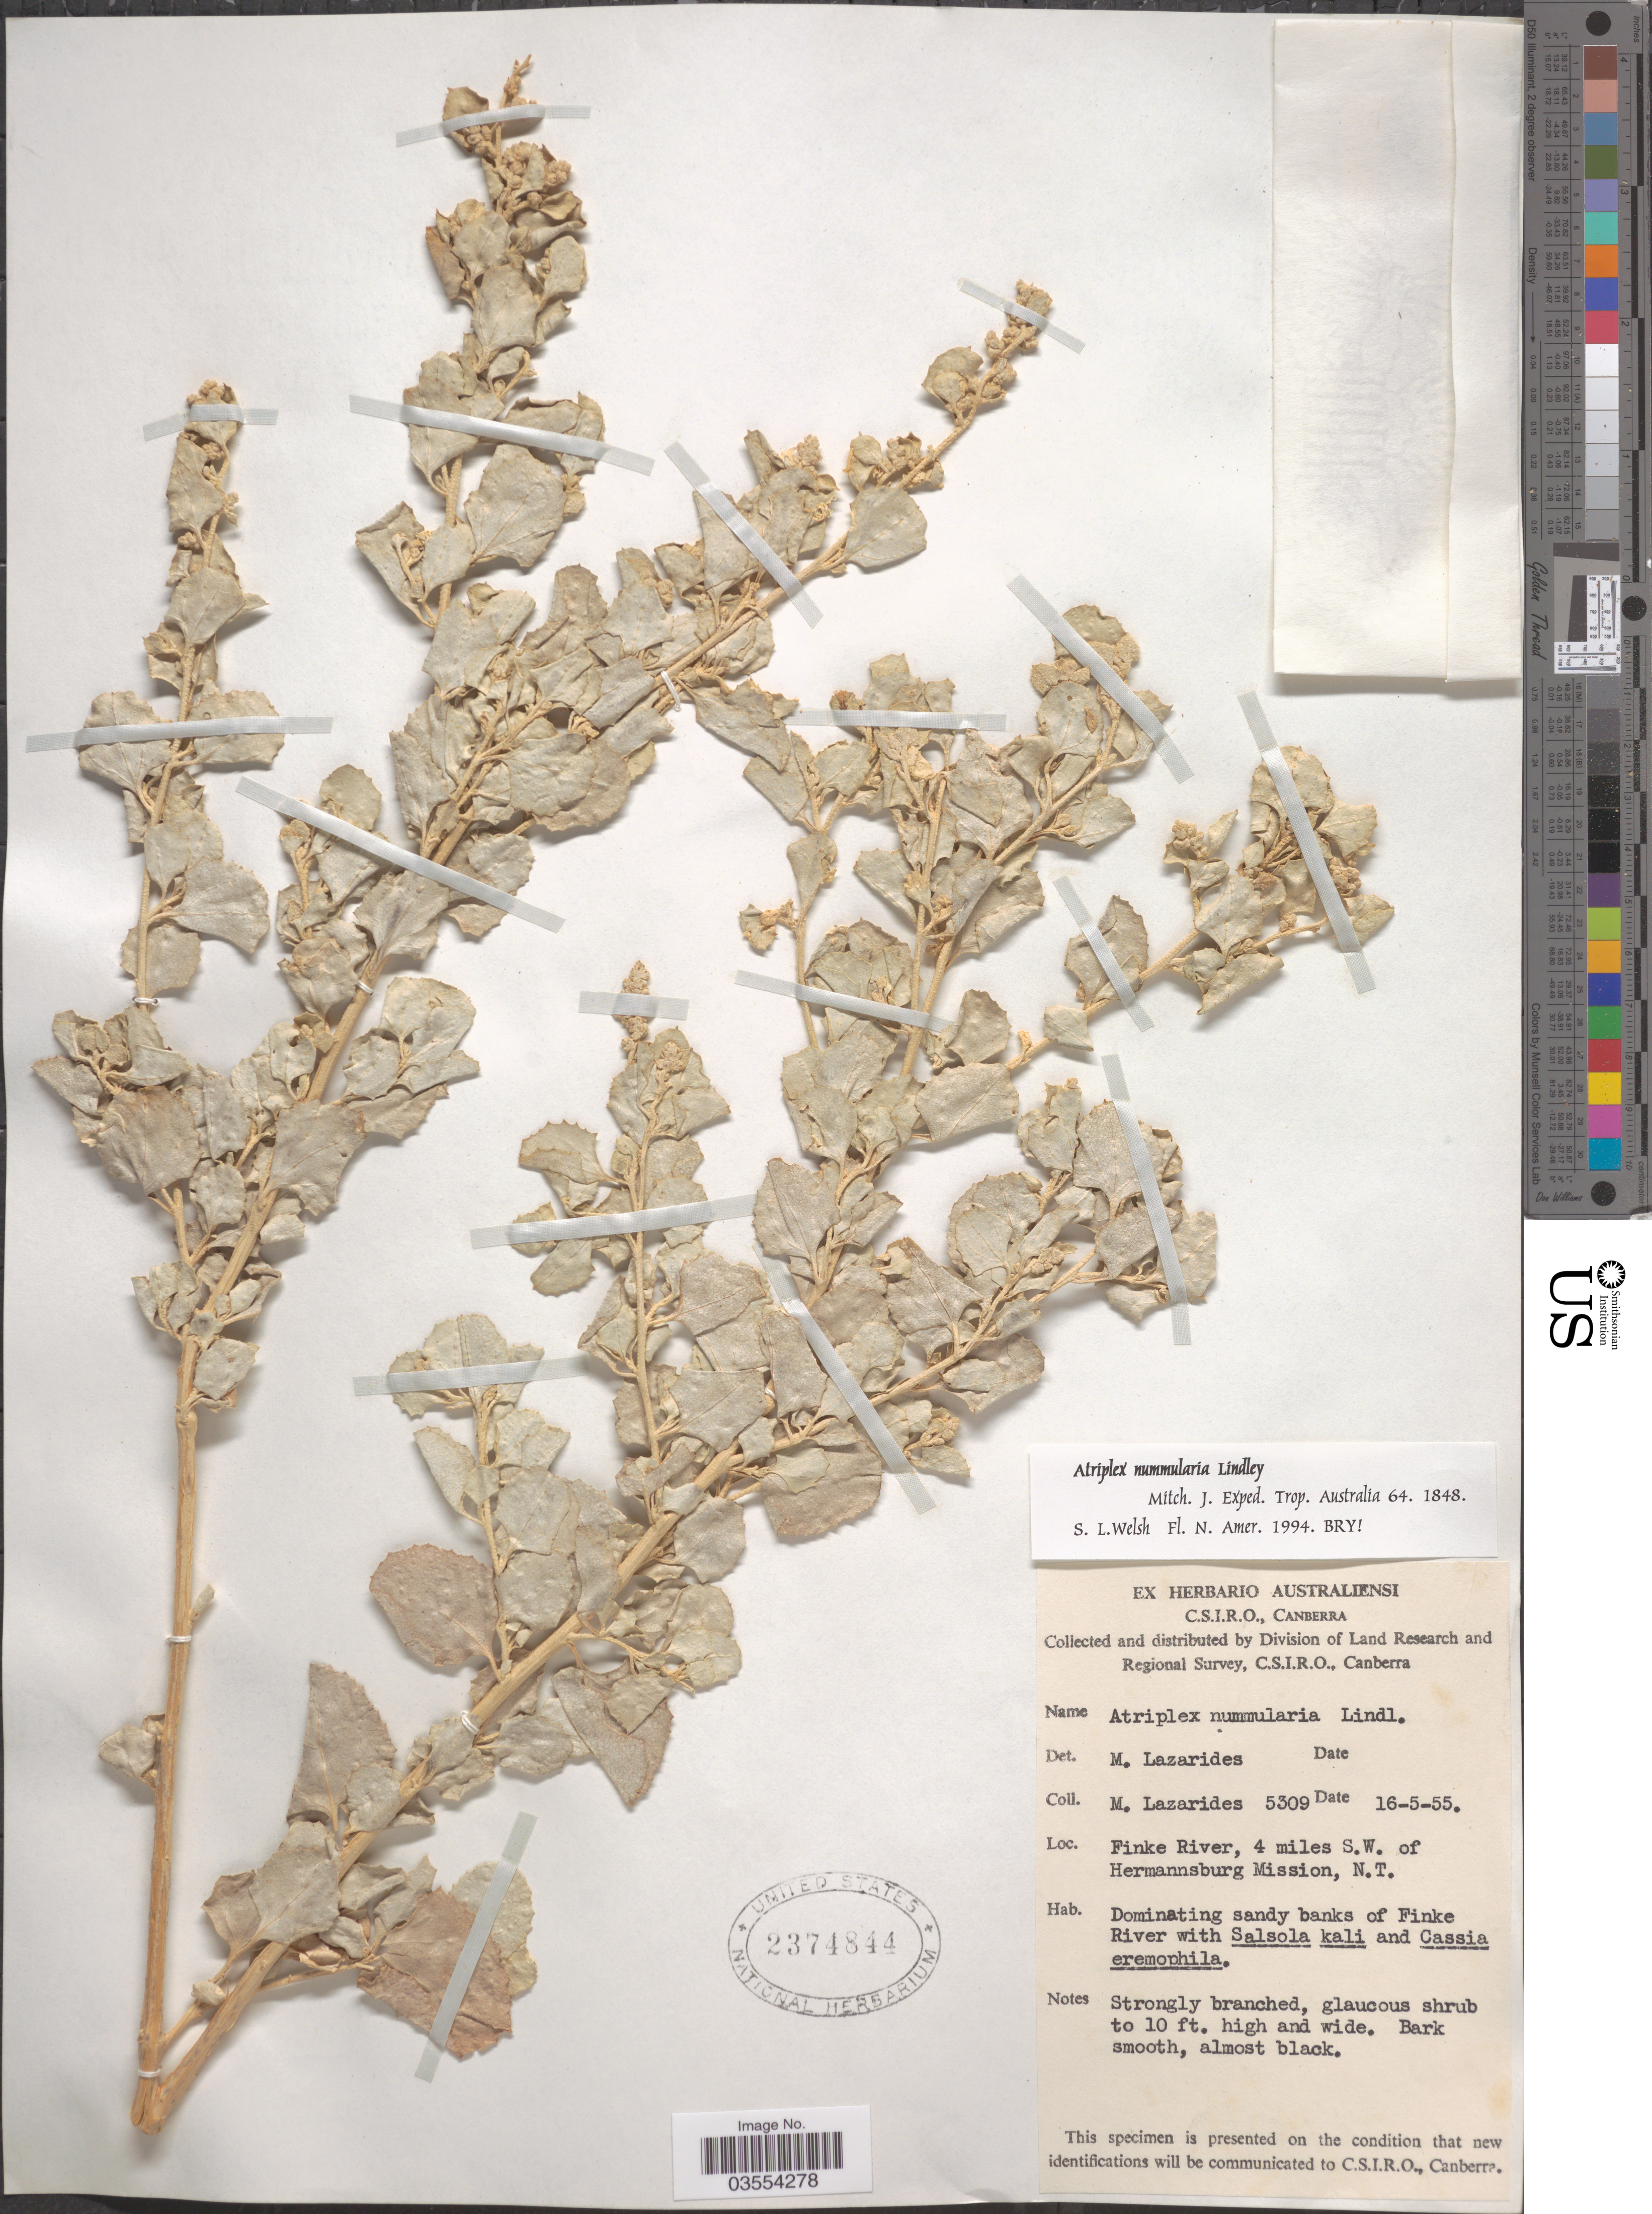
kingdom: Plantae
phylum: Tracheophyta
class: Magnoliopsida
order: Caryophyllales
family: Amaranthaceae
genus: Atriplex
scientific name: Atriplex nummularia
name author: Lindl.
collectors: M. Lazarides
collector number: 5309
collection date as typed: Transcribed d/m/y: 16/5/55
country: Australia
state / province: Northern Territory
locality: Finke River, 4 miles S.W. of Hermannsburg Mission.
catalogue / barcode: US 2374844